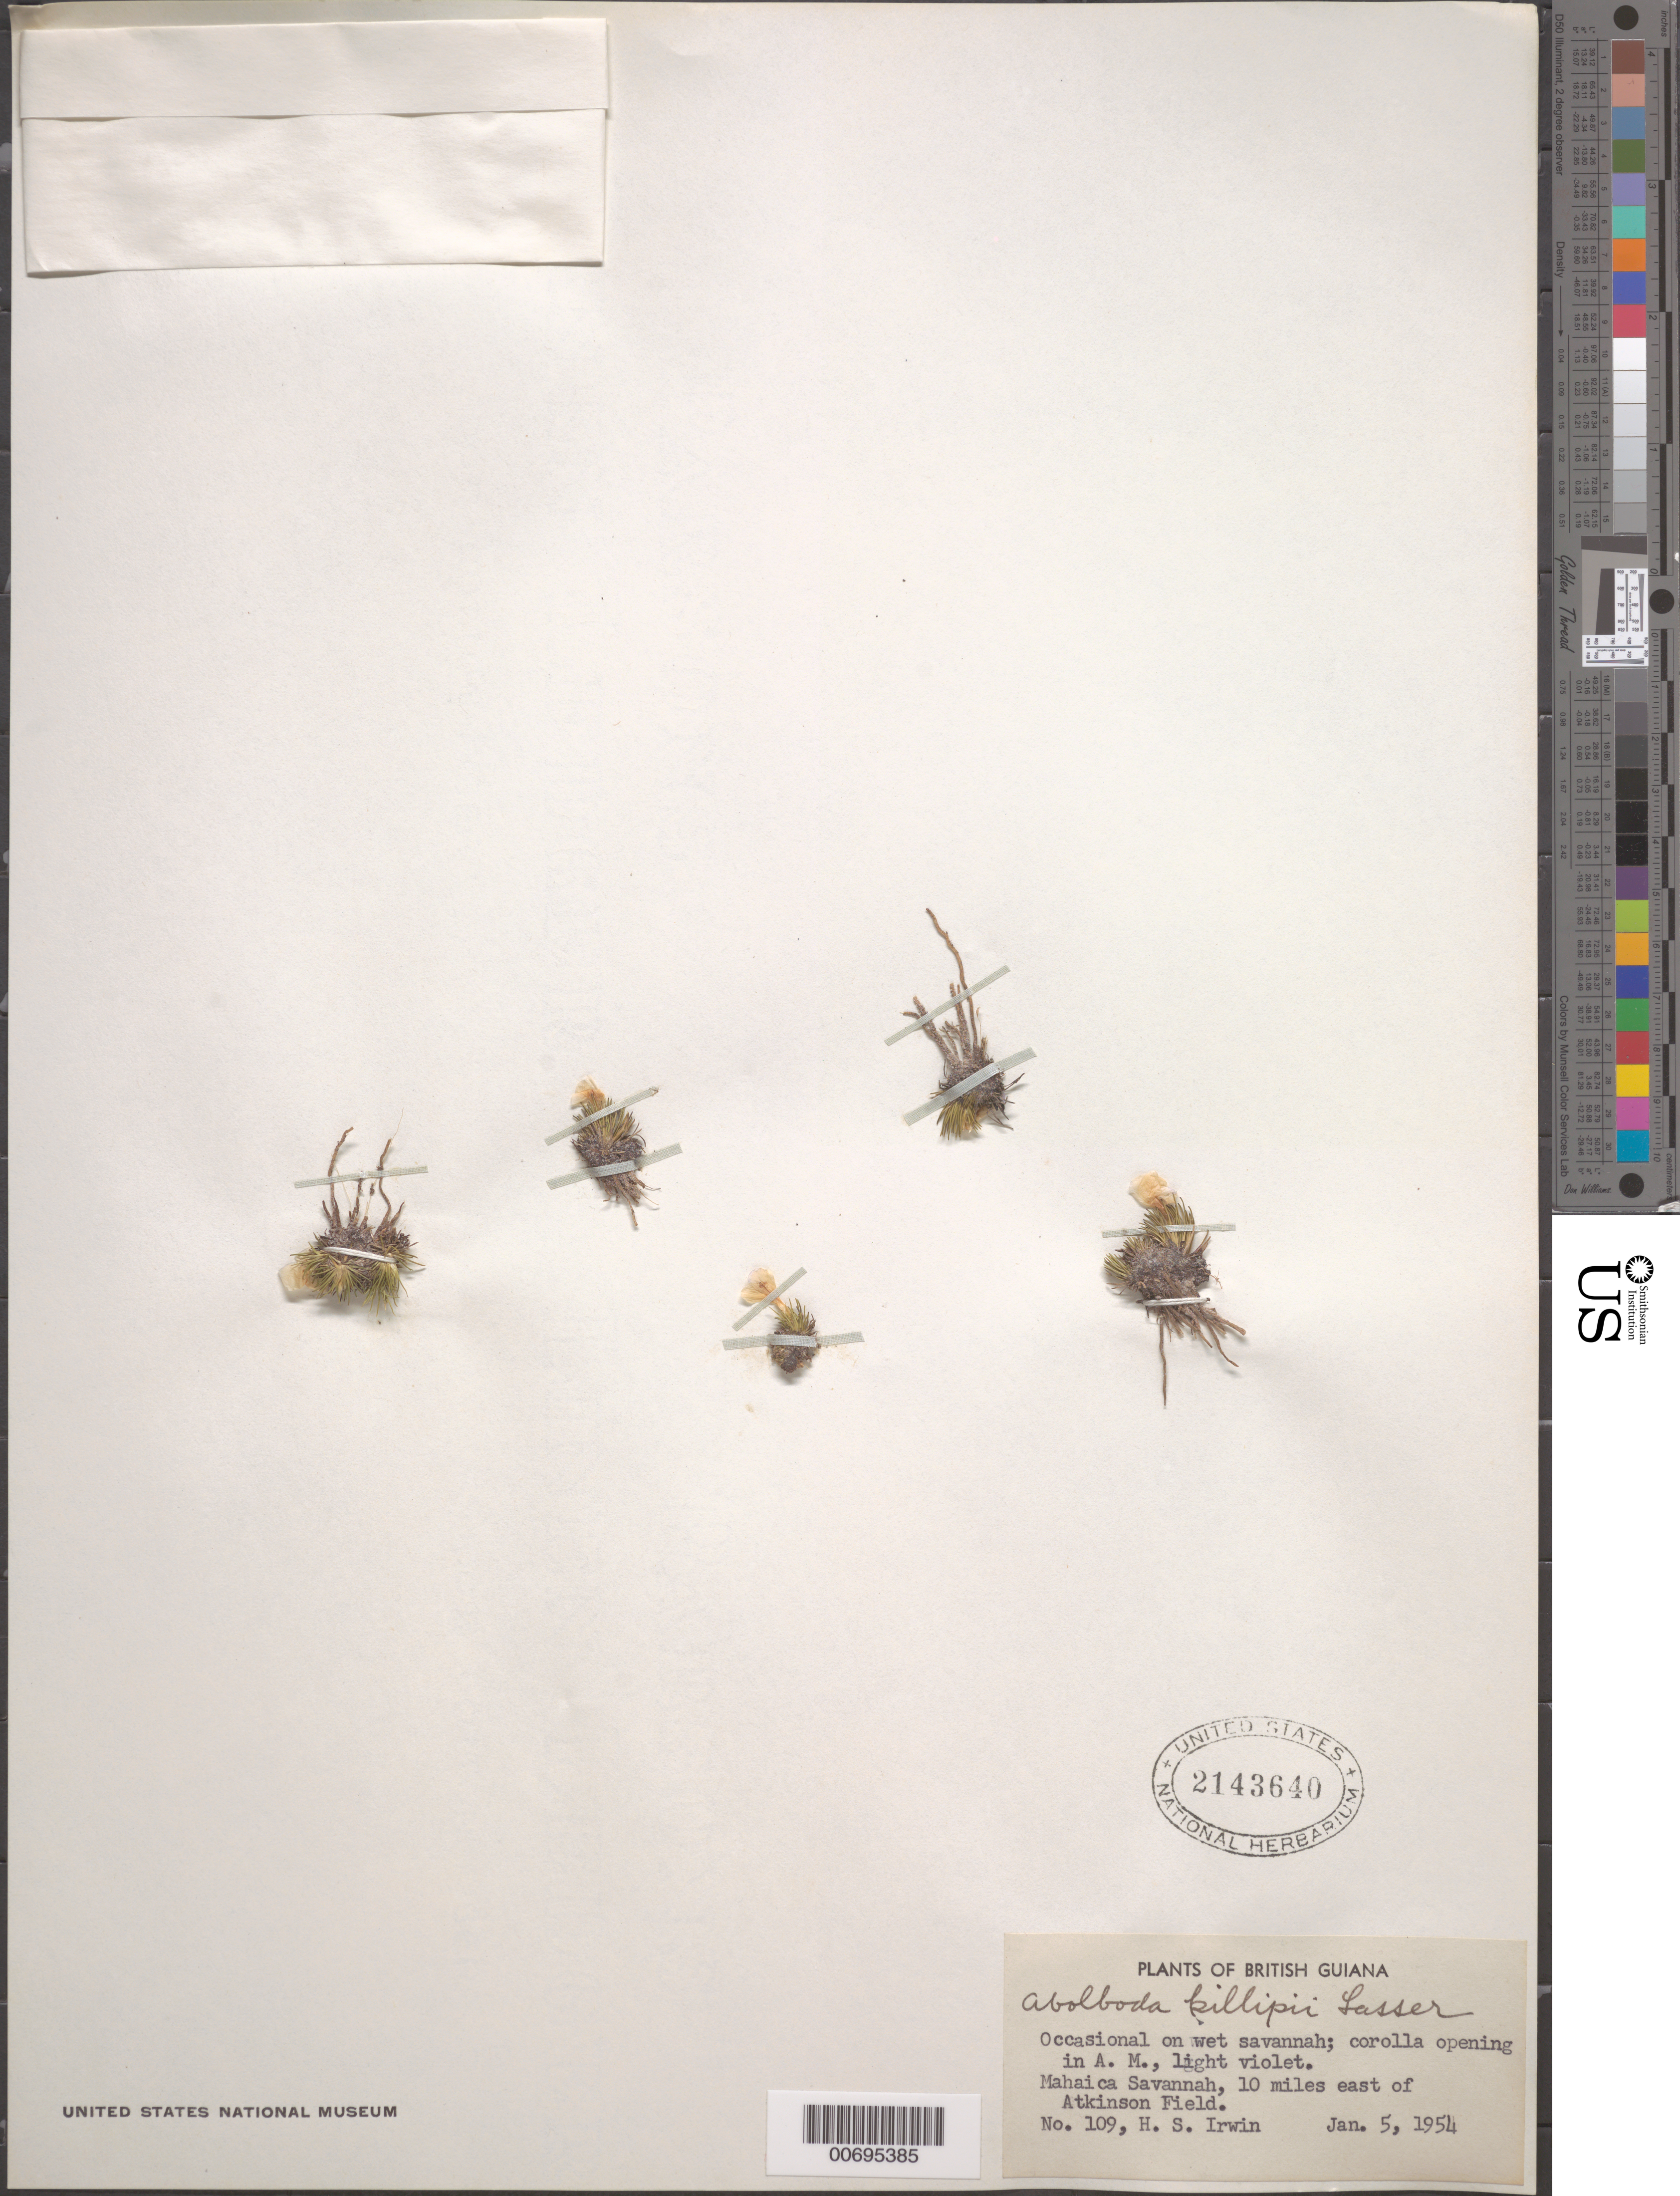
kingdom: Plantae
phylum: Tracheophyta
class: Liliopsida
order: Poales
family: Xyridaceae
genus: Abolboda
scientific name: Abolboda killipii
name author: Lasser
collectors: H. Irwin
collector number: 109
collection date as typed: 5-Jan-54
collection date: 1954-01-05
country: Guyana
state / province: Demerara-Mahaica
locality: Atkinson Field, 10 mi E of, Mahaica Savanna, Demerara R.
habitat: Wet savanna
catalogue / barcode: US 2143640